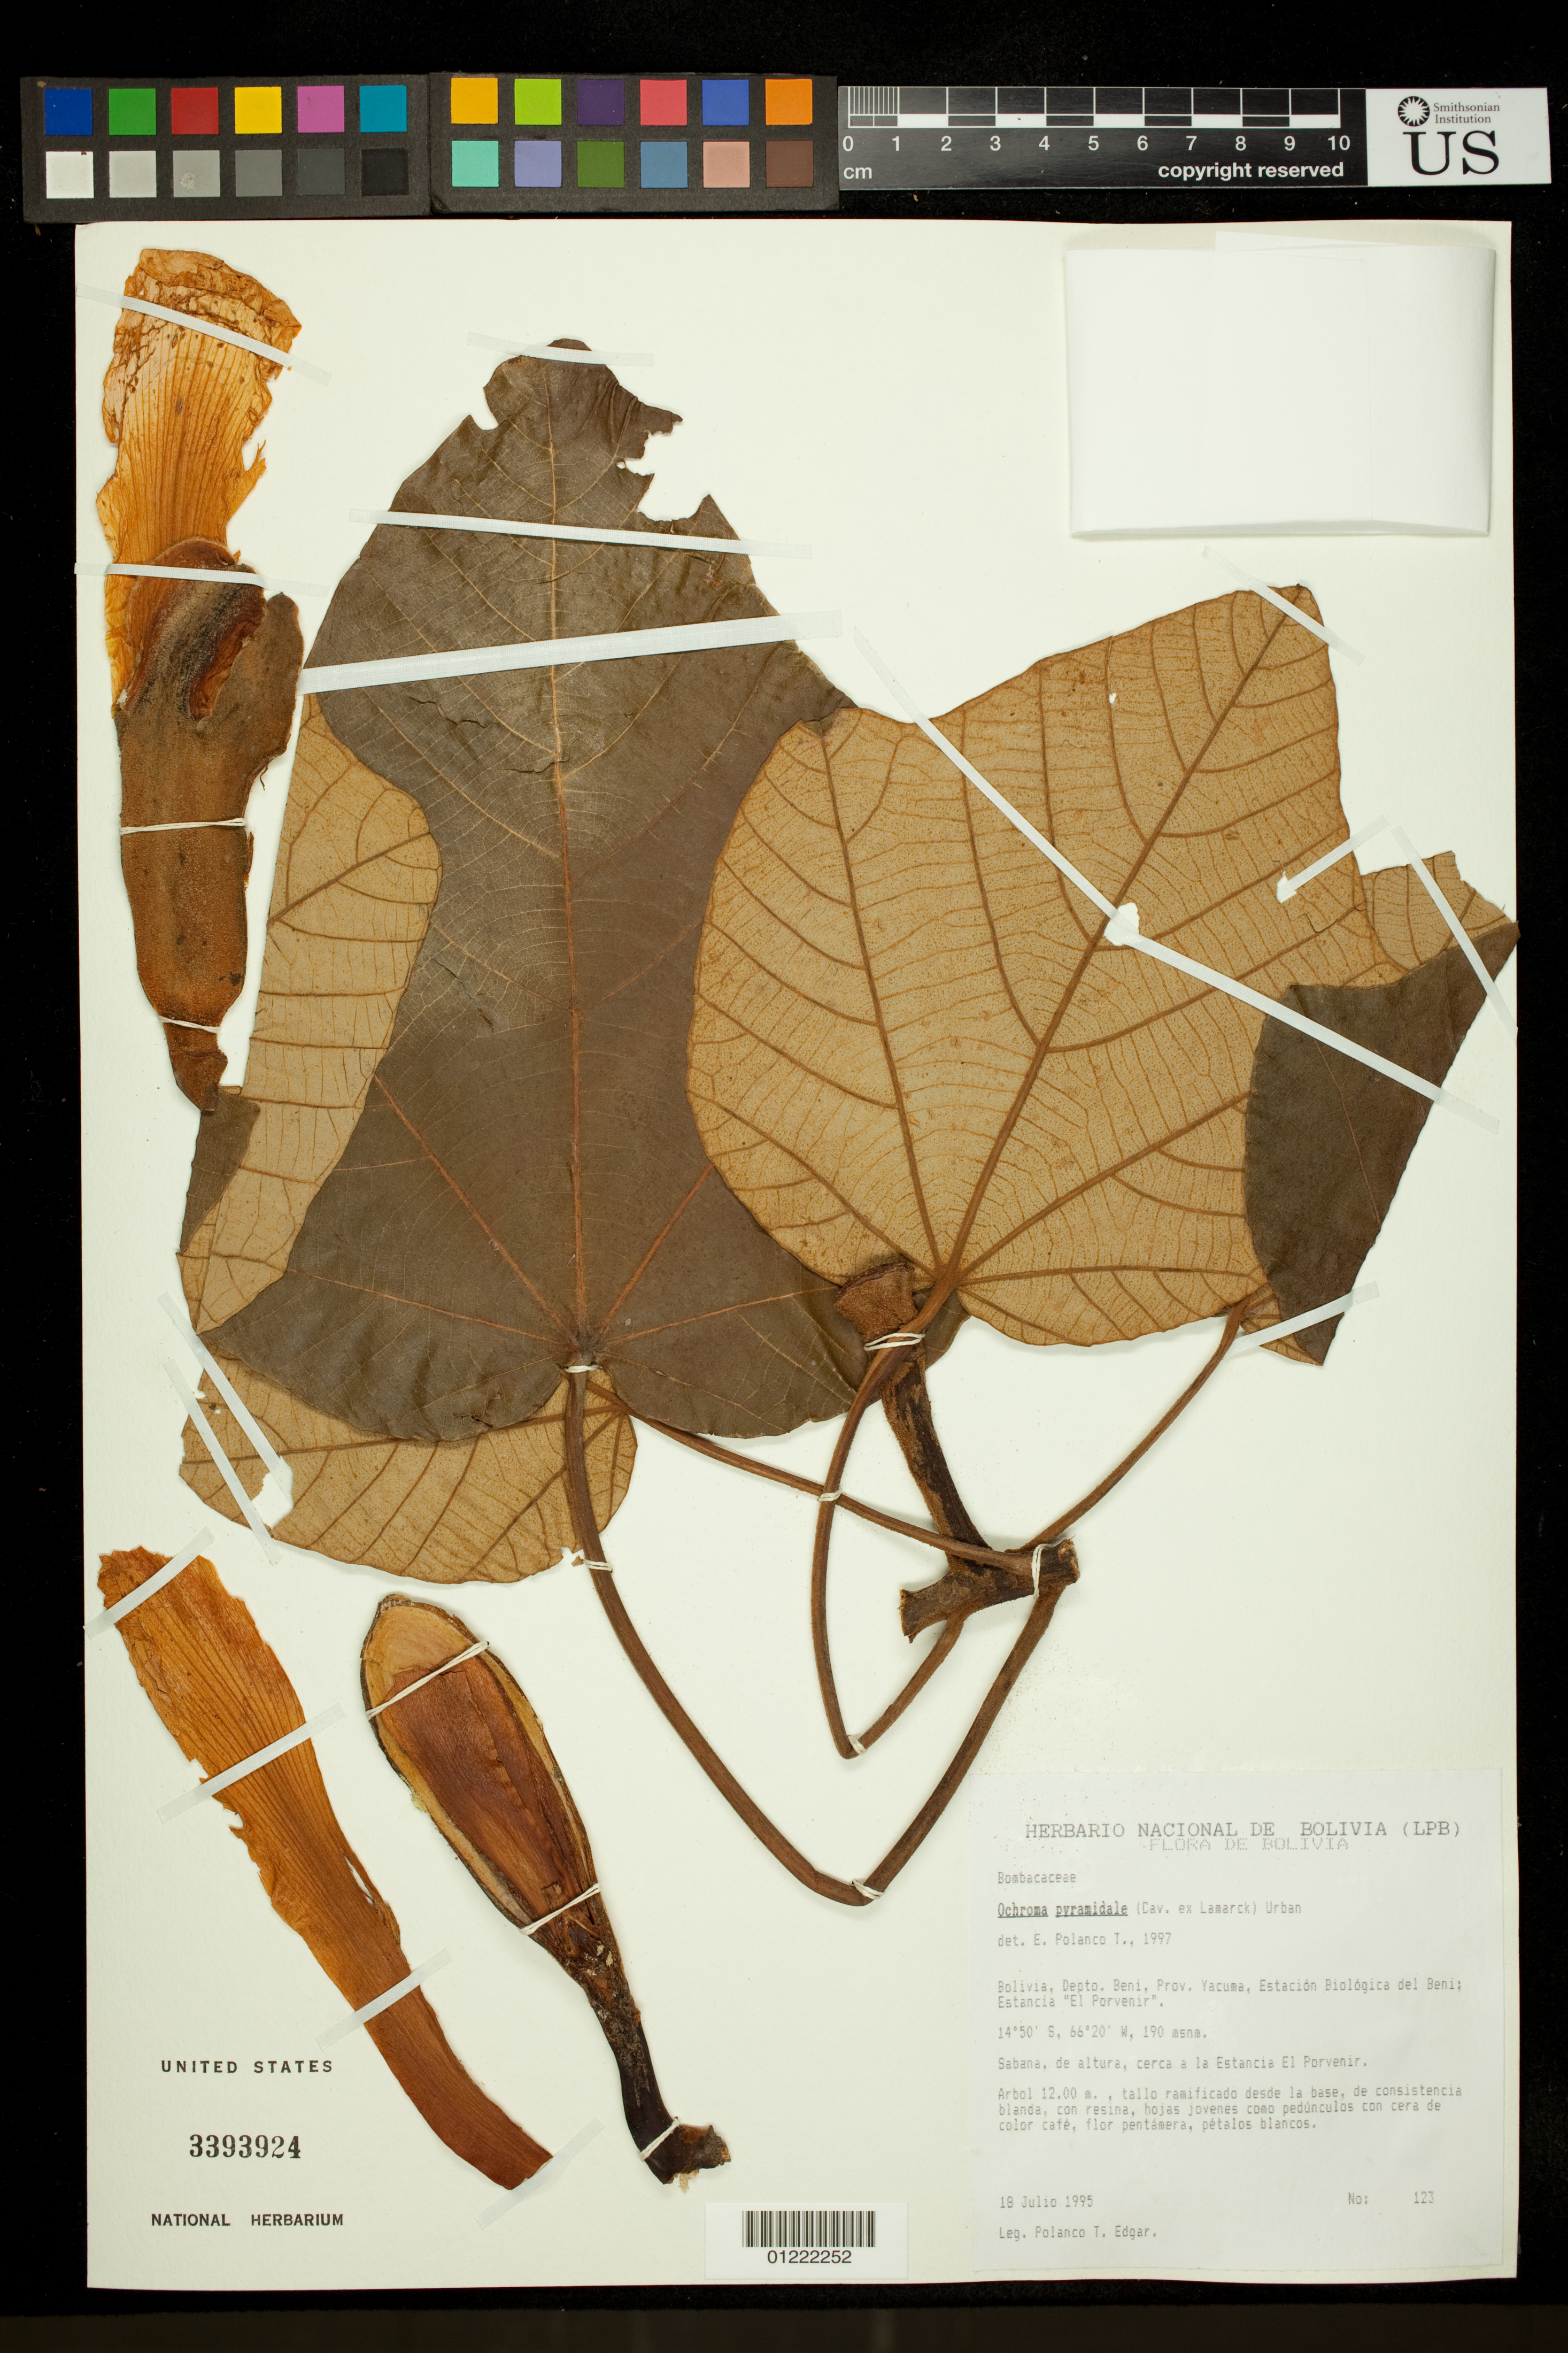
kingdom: Plantae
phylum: Tracheophyta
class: Magnoliopsida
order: Malvales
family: Malvaceae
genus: Ochroma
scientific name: Ochroma pyramidale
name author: (Cav. ex Lam.) Urb.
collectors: P. Edgar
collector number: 123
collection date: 1995-07-18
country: Bolivia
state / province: Beni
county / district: Yacuma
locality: Estacion Biologica del Beni; Estancia "El Porvenir".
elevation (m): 190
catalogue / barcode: US 3393924